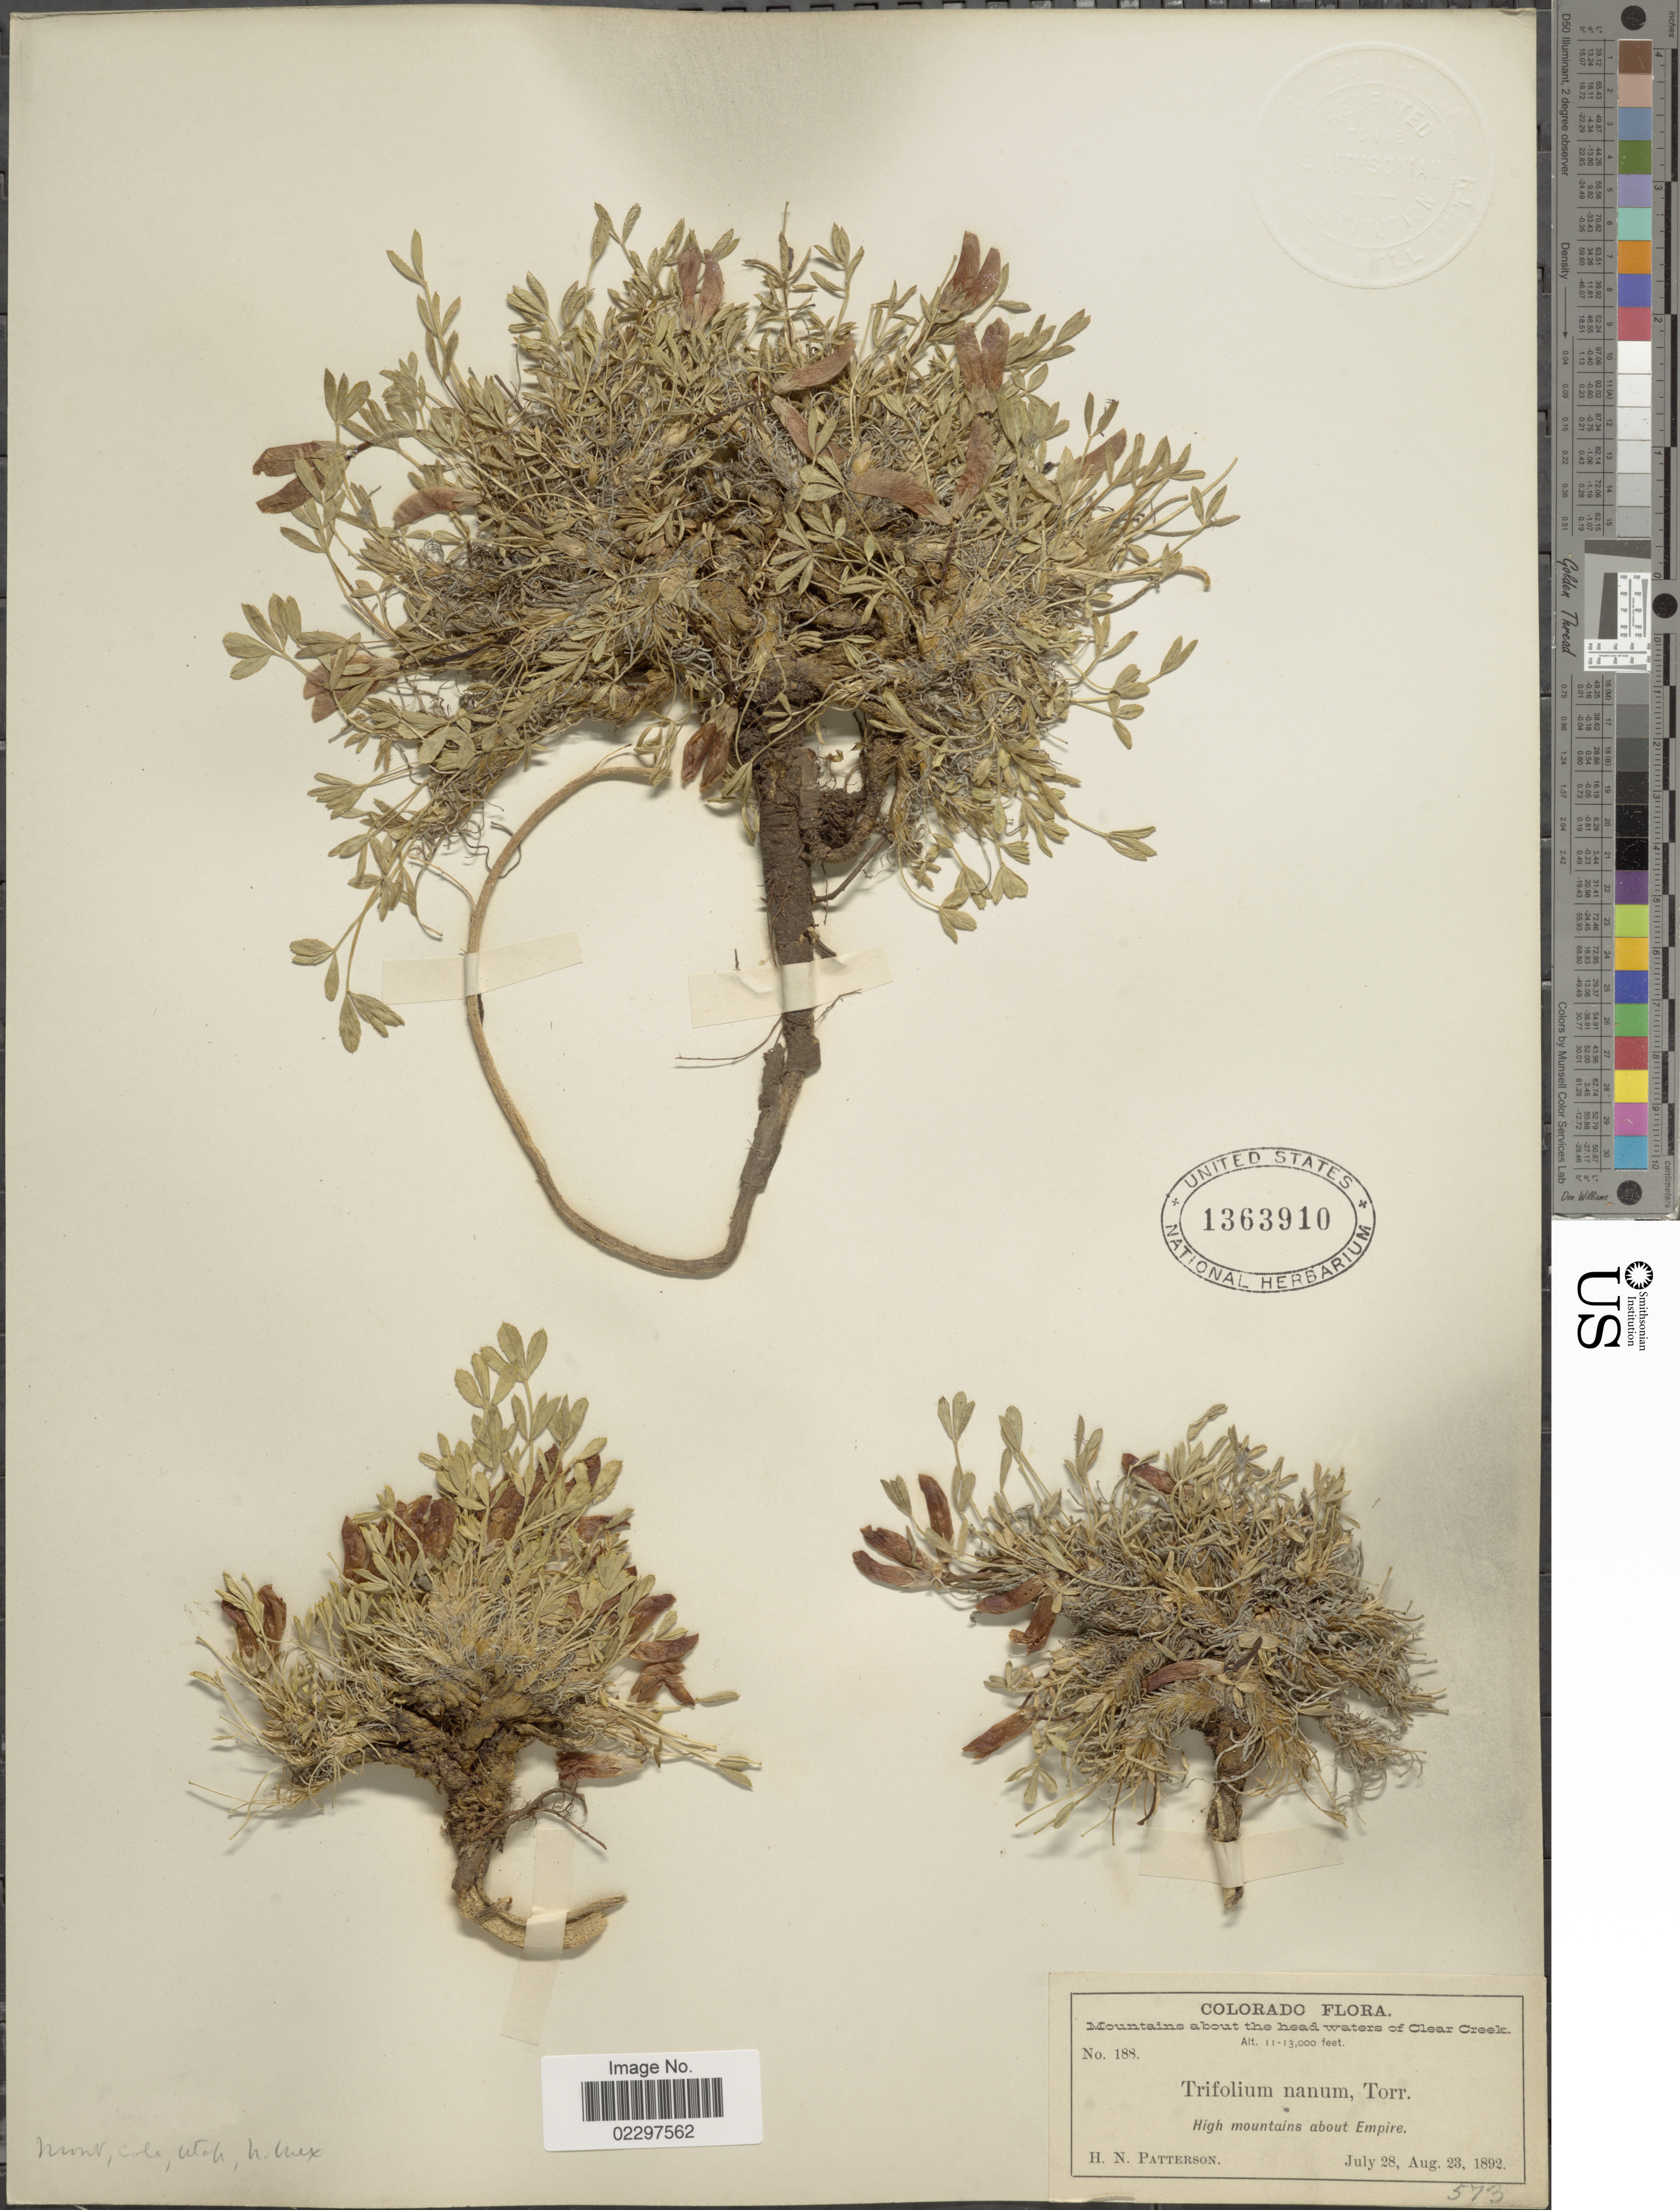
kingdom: Plantae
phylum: Tracheophyta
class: Magnoliopsida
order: Fabales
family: Fabaceae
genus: Trifolium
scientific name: Trifolium nanum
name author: Torr.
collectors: H. N. Patterson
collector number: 188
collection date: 1892-07-28/1892-08-23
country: United States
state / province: Colorado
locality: Mountains about the head waters of Clear Creek. High mountains about Empire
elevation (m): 3353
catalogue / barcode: US 1363910